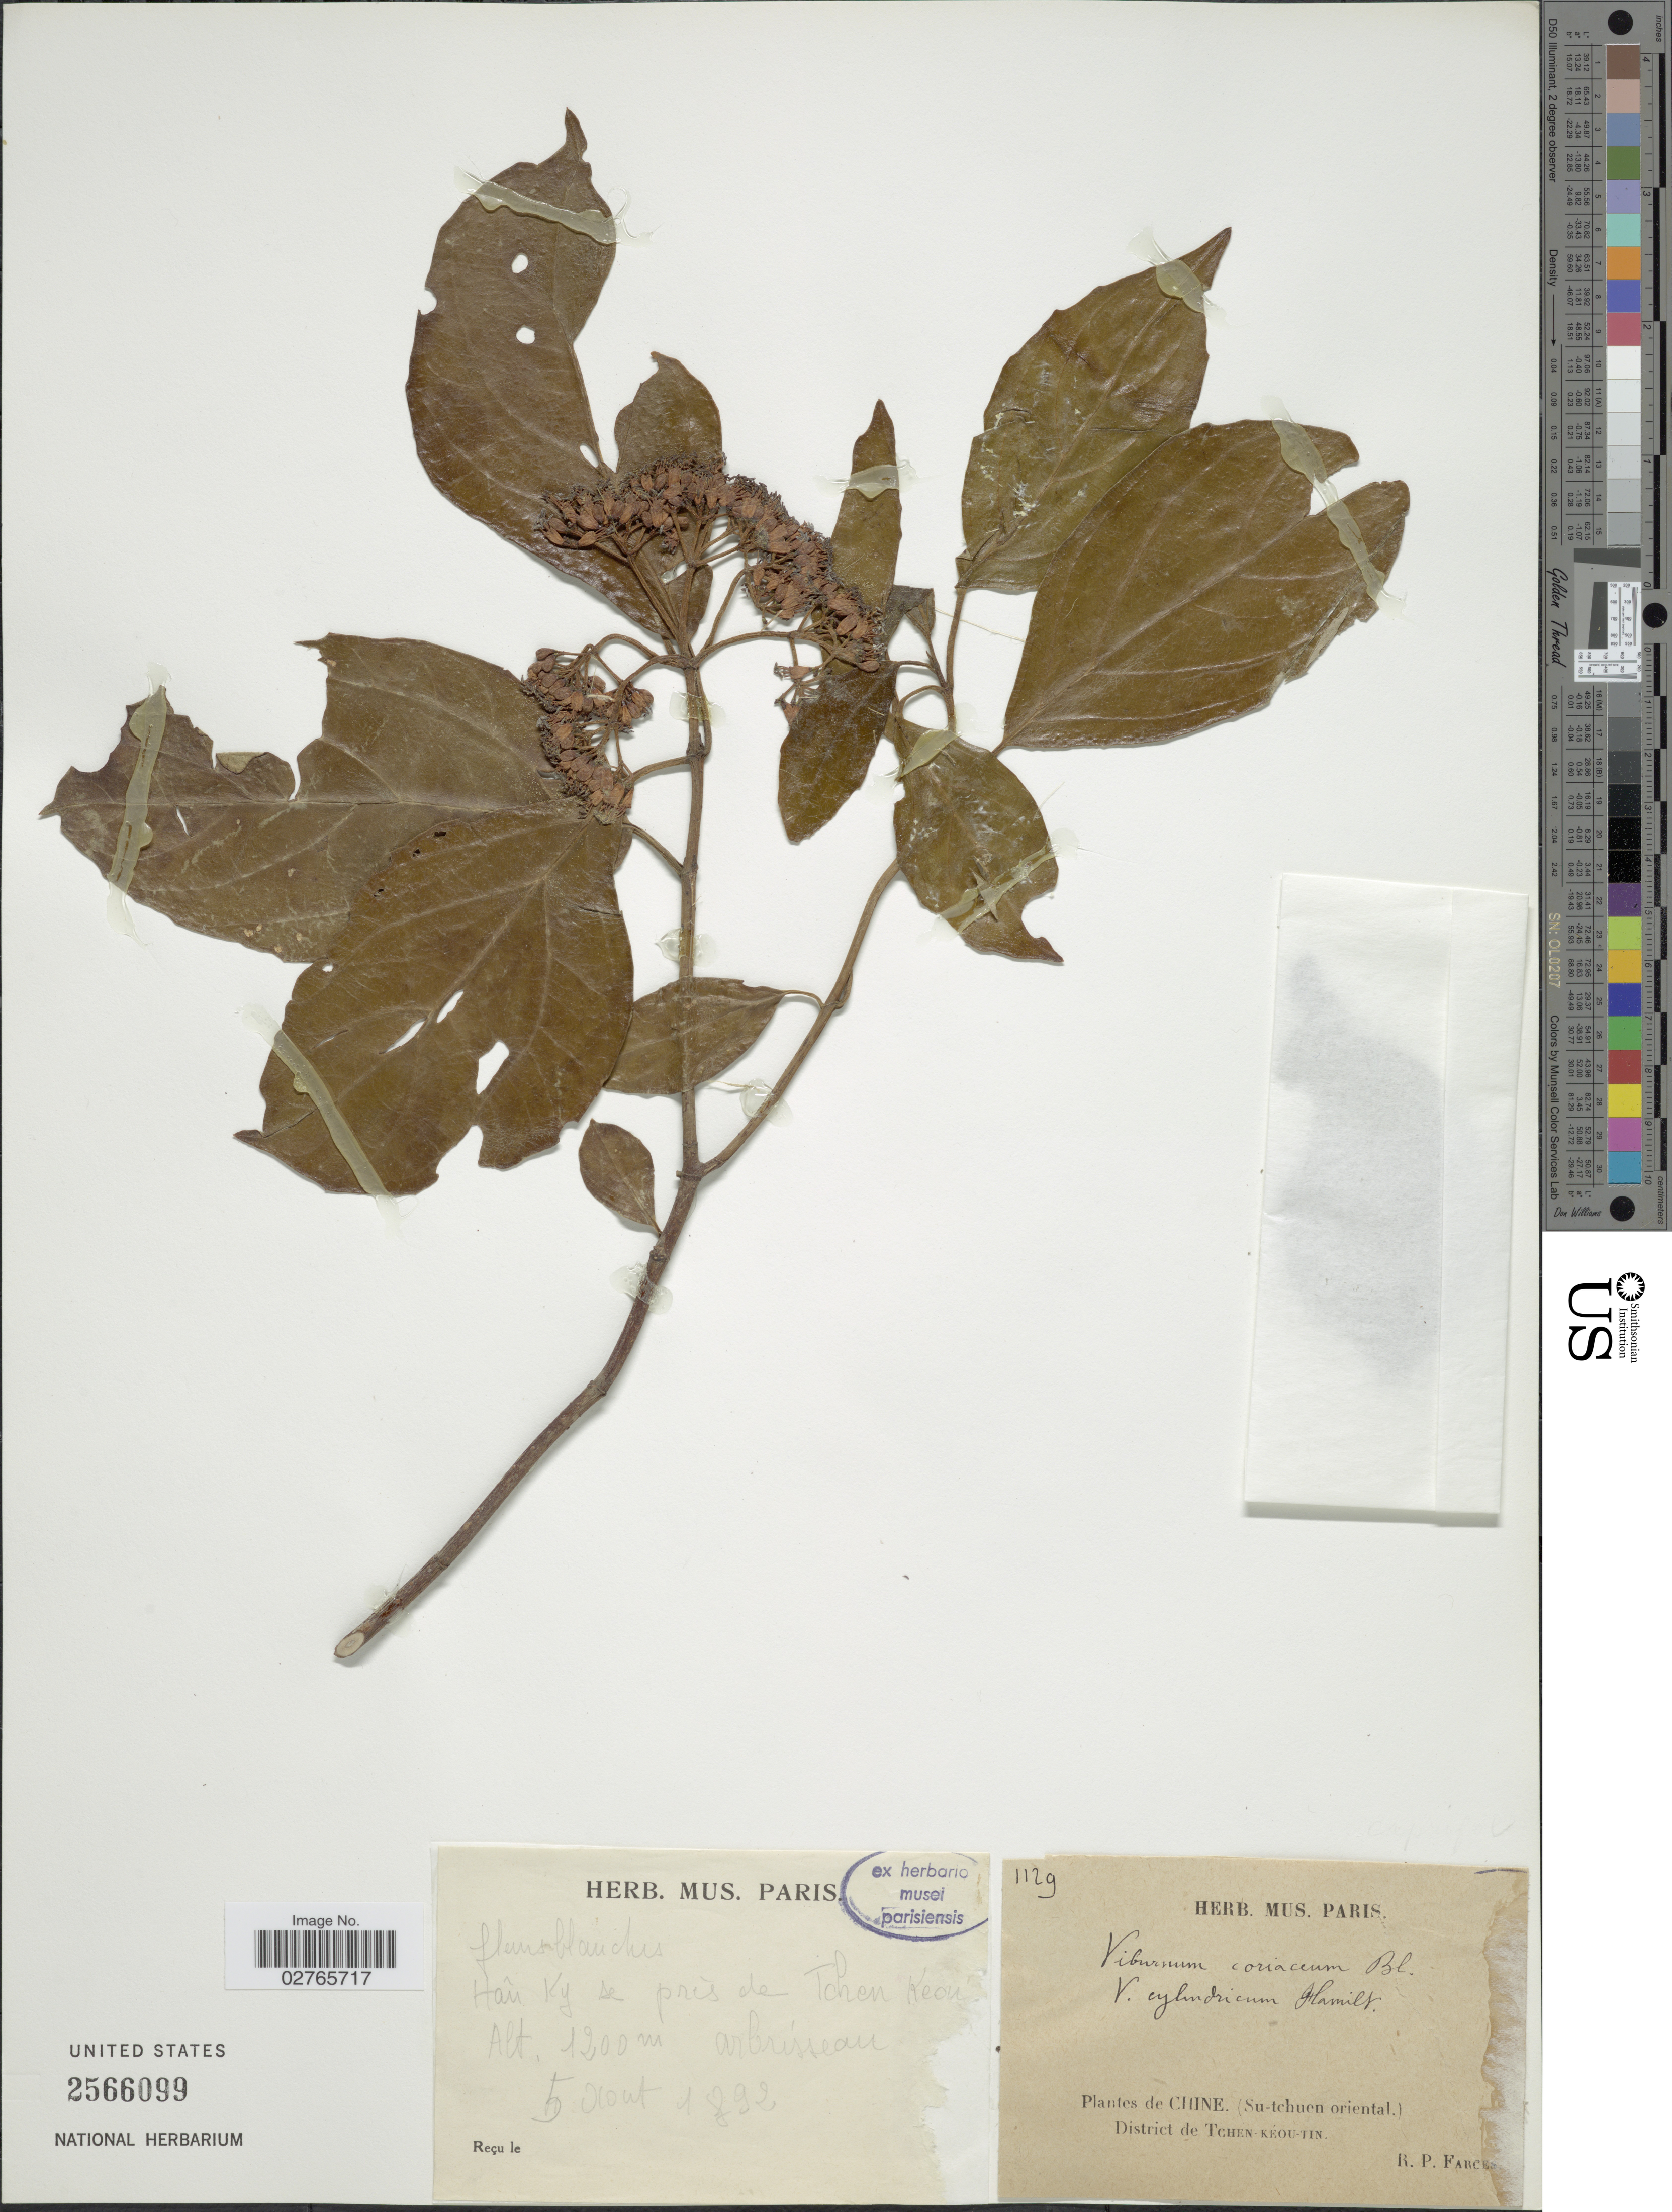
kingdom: Plantae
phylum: Tracheophyta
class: Magnoliopsida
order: Dipsacales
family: Viburnaceae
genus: Viburnum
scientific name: Viburnum cylindricum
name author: Buch.-Ham.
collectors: R. Farges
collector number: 1129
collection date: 1892-08-05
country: China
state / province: Sichuan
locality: (Su-tchuen oriental.) District de Tchen-Kéou-Tin. Haû Ky se près de Tchen Keou.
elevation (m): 1200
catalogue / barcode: US 2566099